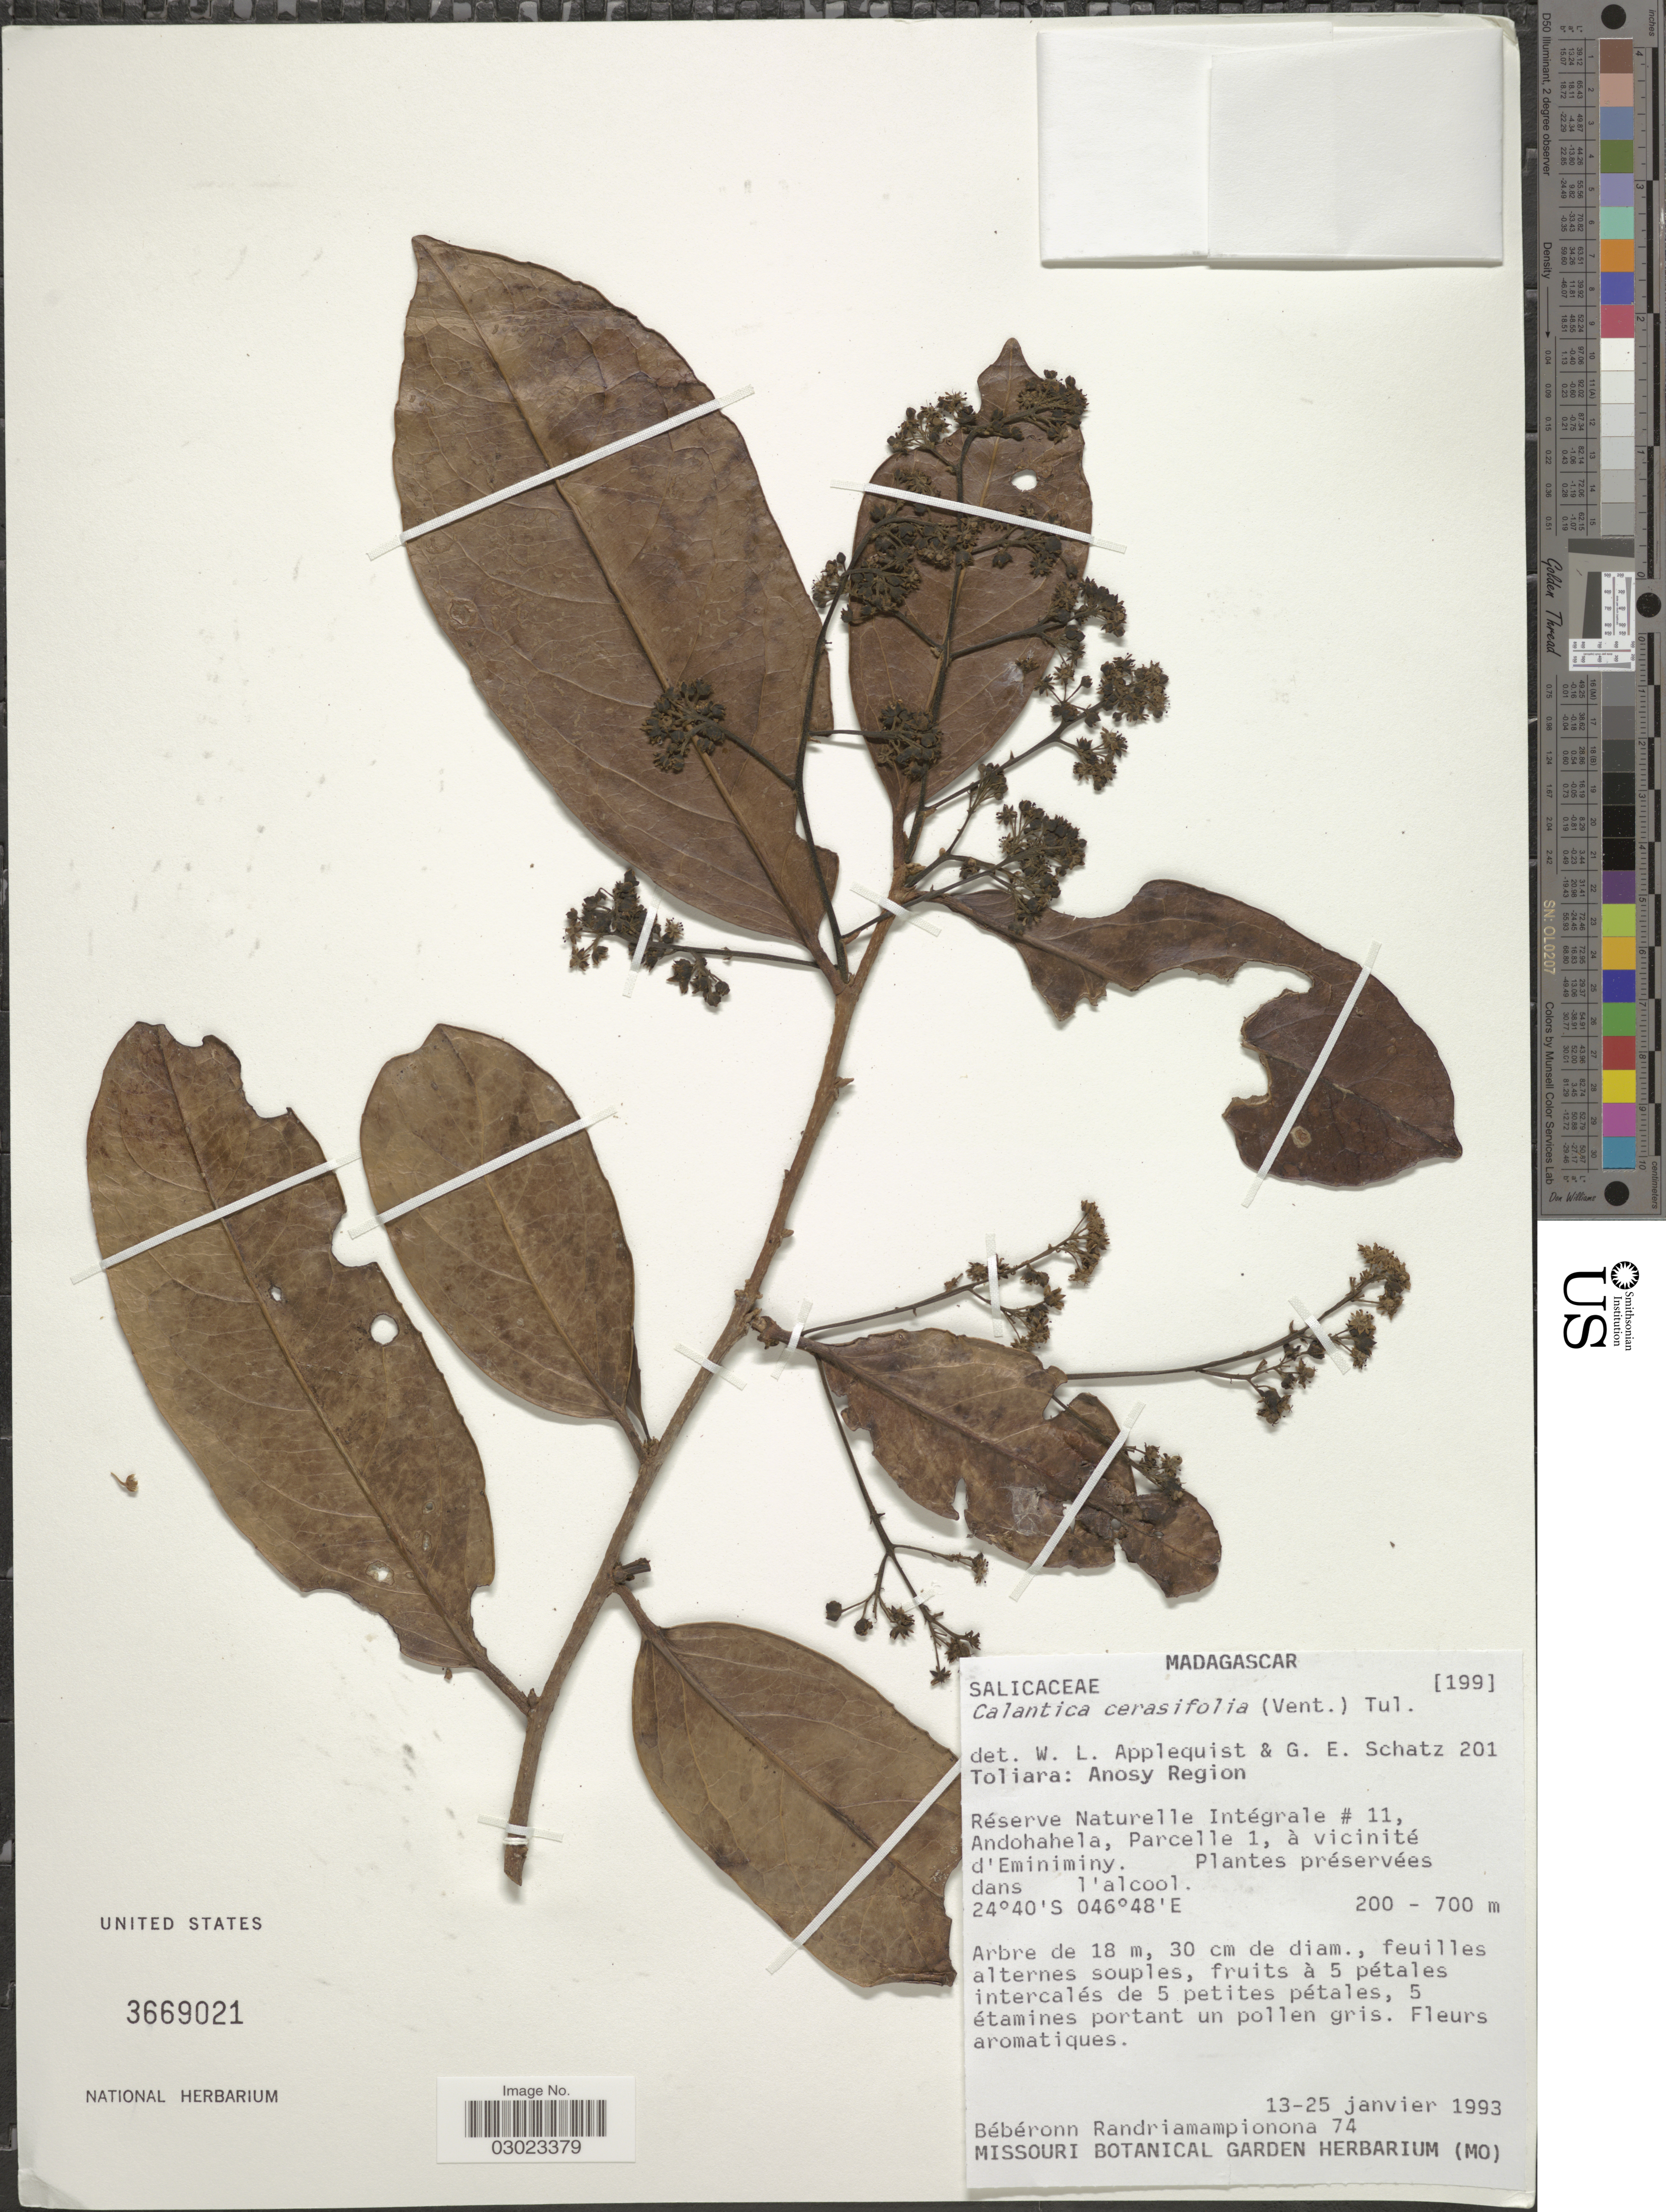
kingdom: Plantae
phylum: Tracheophyta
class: Magnoliopsida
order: Malpighiales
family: Salicaceae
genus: Calantica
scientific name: Calantica cerasifolia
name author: (Vent.) Tul.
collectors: B. Randriamampionona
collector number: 74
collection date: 1993-01-13/1993-01-25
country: Madagascar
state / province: Anosy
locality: Anosy Region, Réserve Naturelle Intégrale #11, Andohahela, Parcelle 1, à vicinité d'Eminiminy.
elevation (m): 200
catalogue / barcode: US 3669021